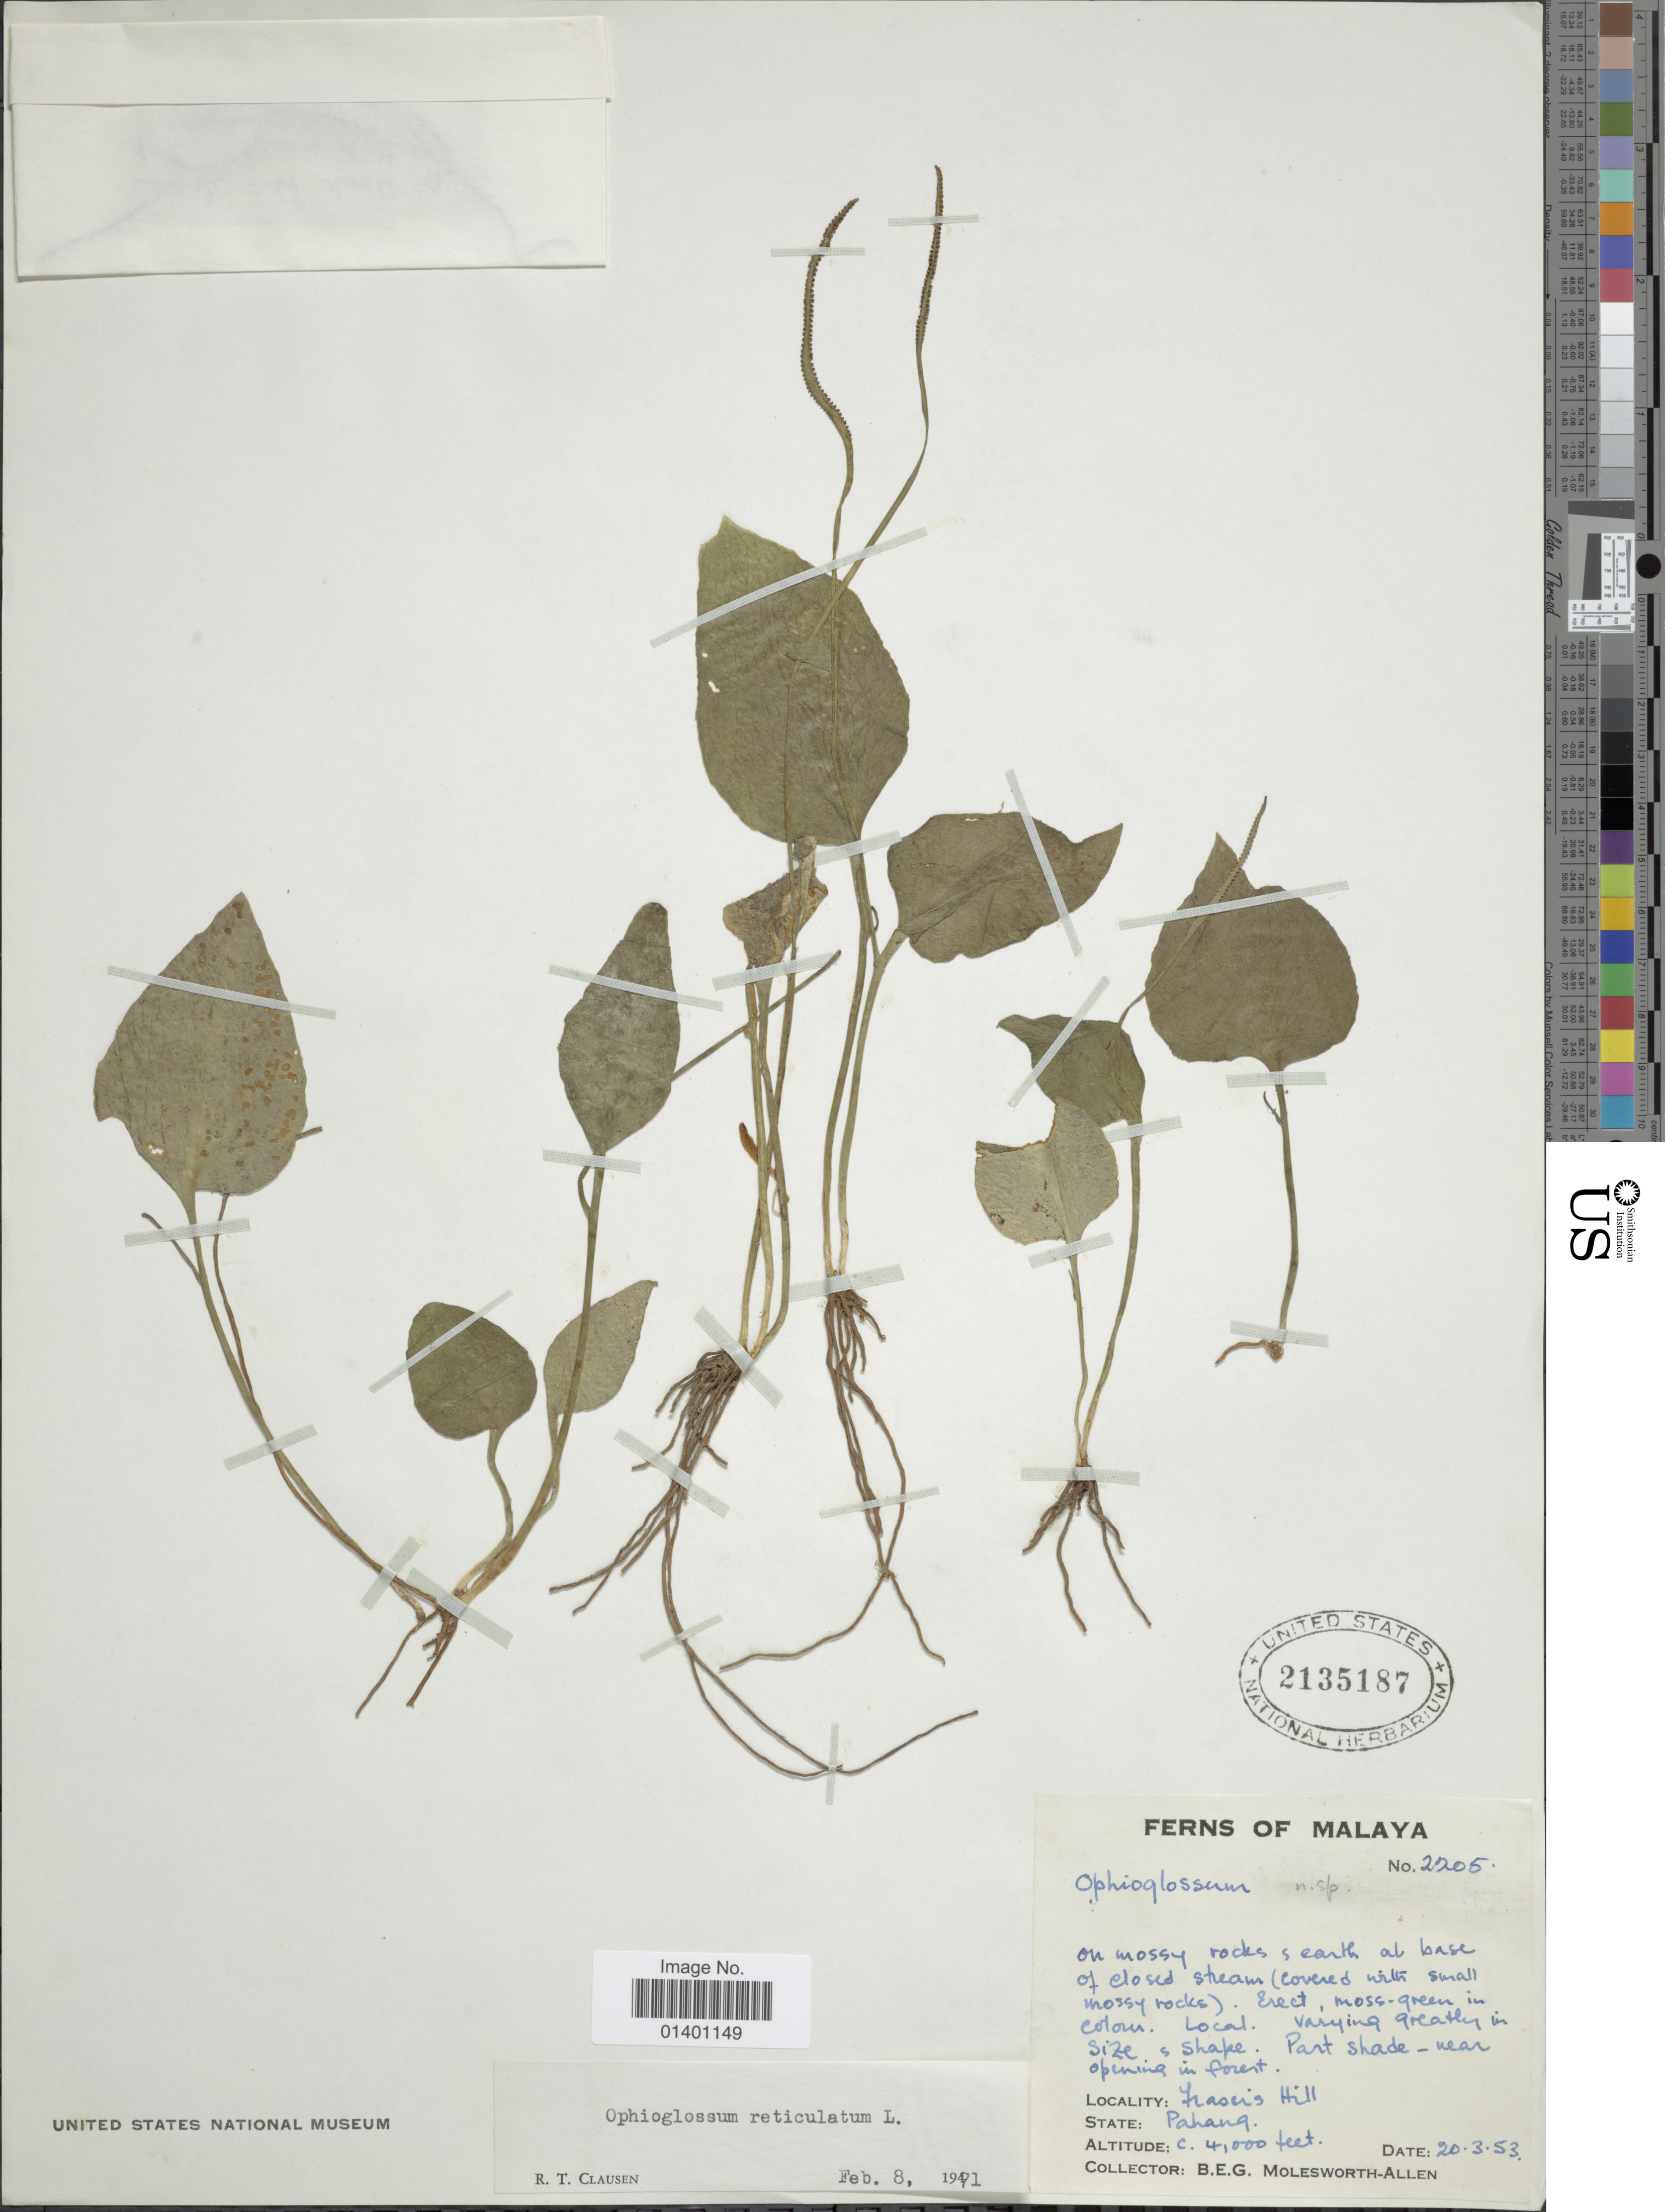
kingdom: Plantae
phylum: Tracheophyta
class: Polypodiopsida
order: Ophioglossales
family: Ophioglossaceae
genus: Ophioglossum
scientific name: Ophioglossum reticulatum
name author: L.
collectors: B. E. G. Molesworth-Allen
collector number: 2205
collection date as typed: Transcribed d/m/y: 20/3/53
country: Malaysia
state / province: Pahang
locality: Malaya, Fraser's Hill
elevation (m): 1219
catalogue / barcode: US 2135187